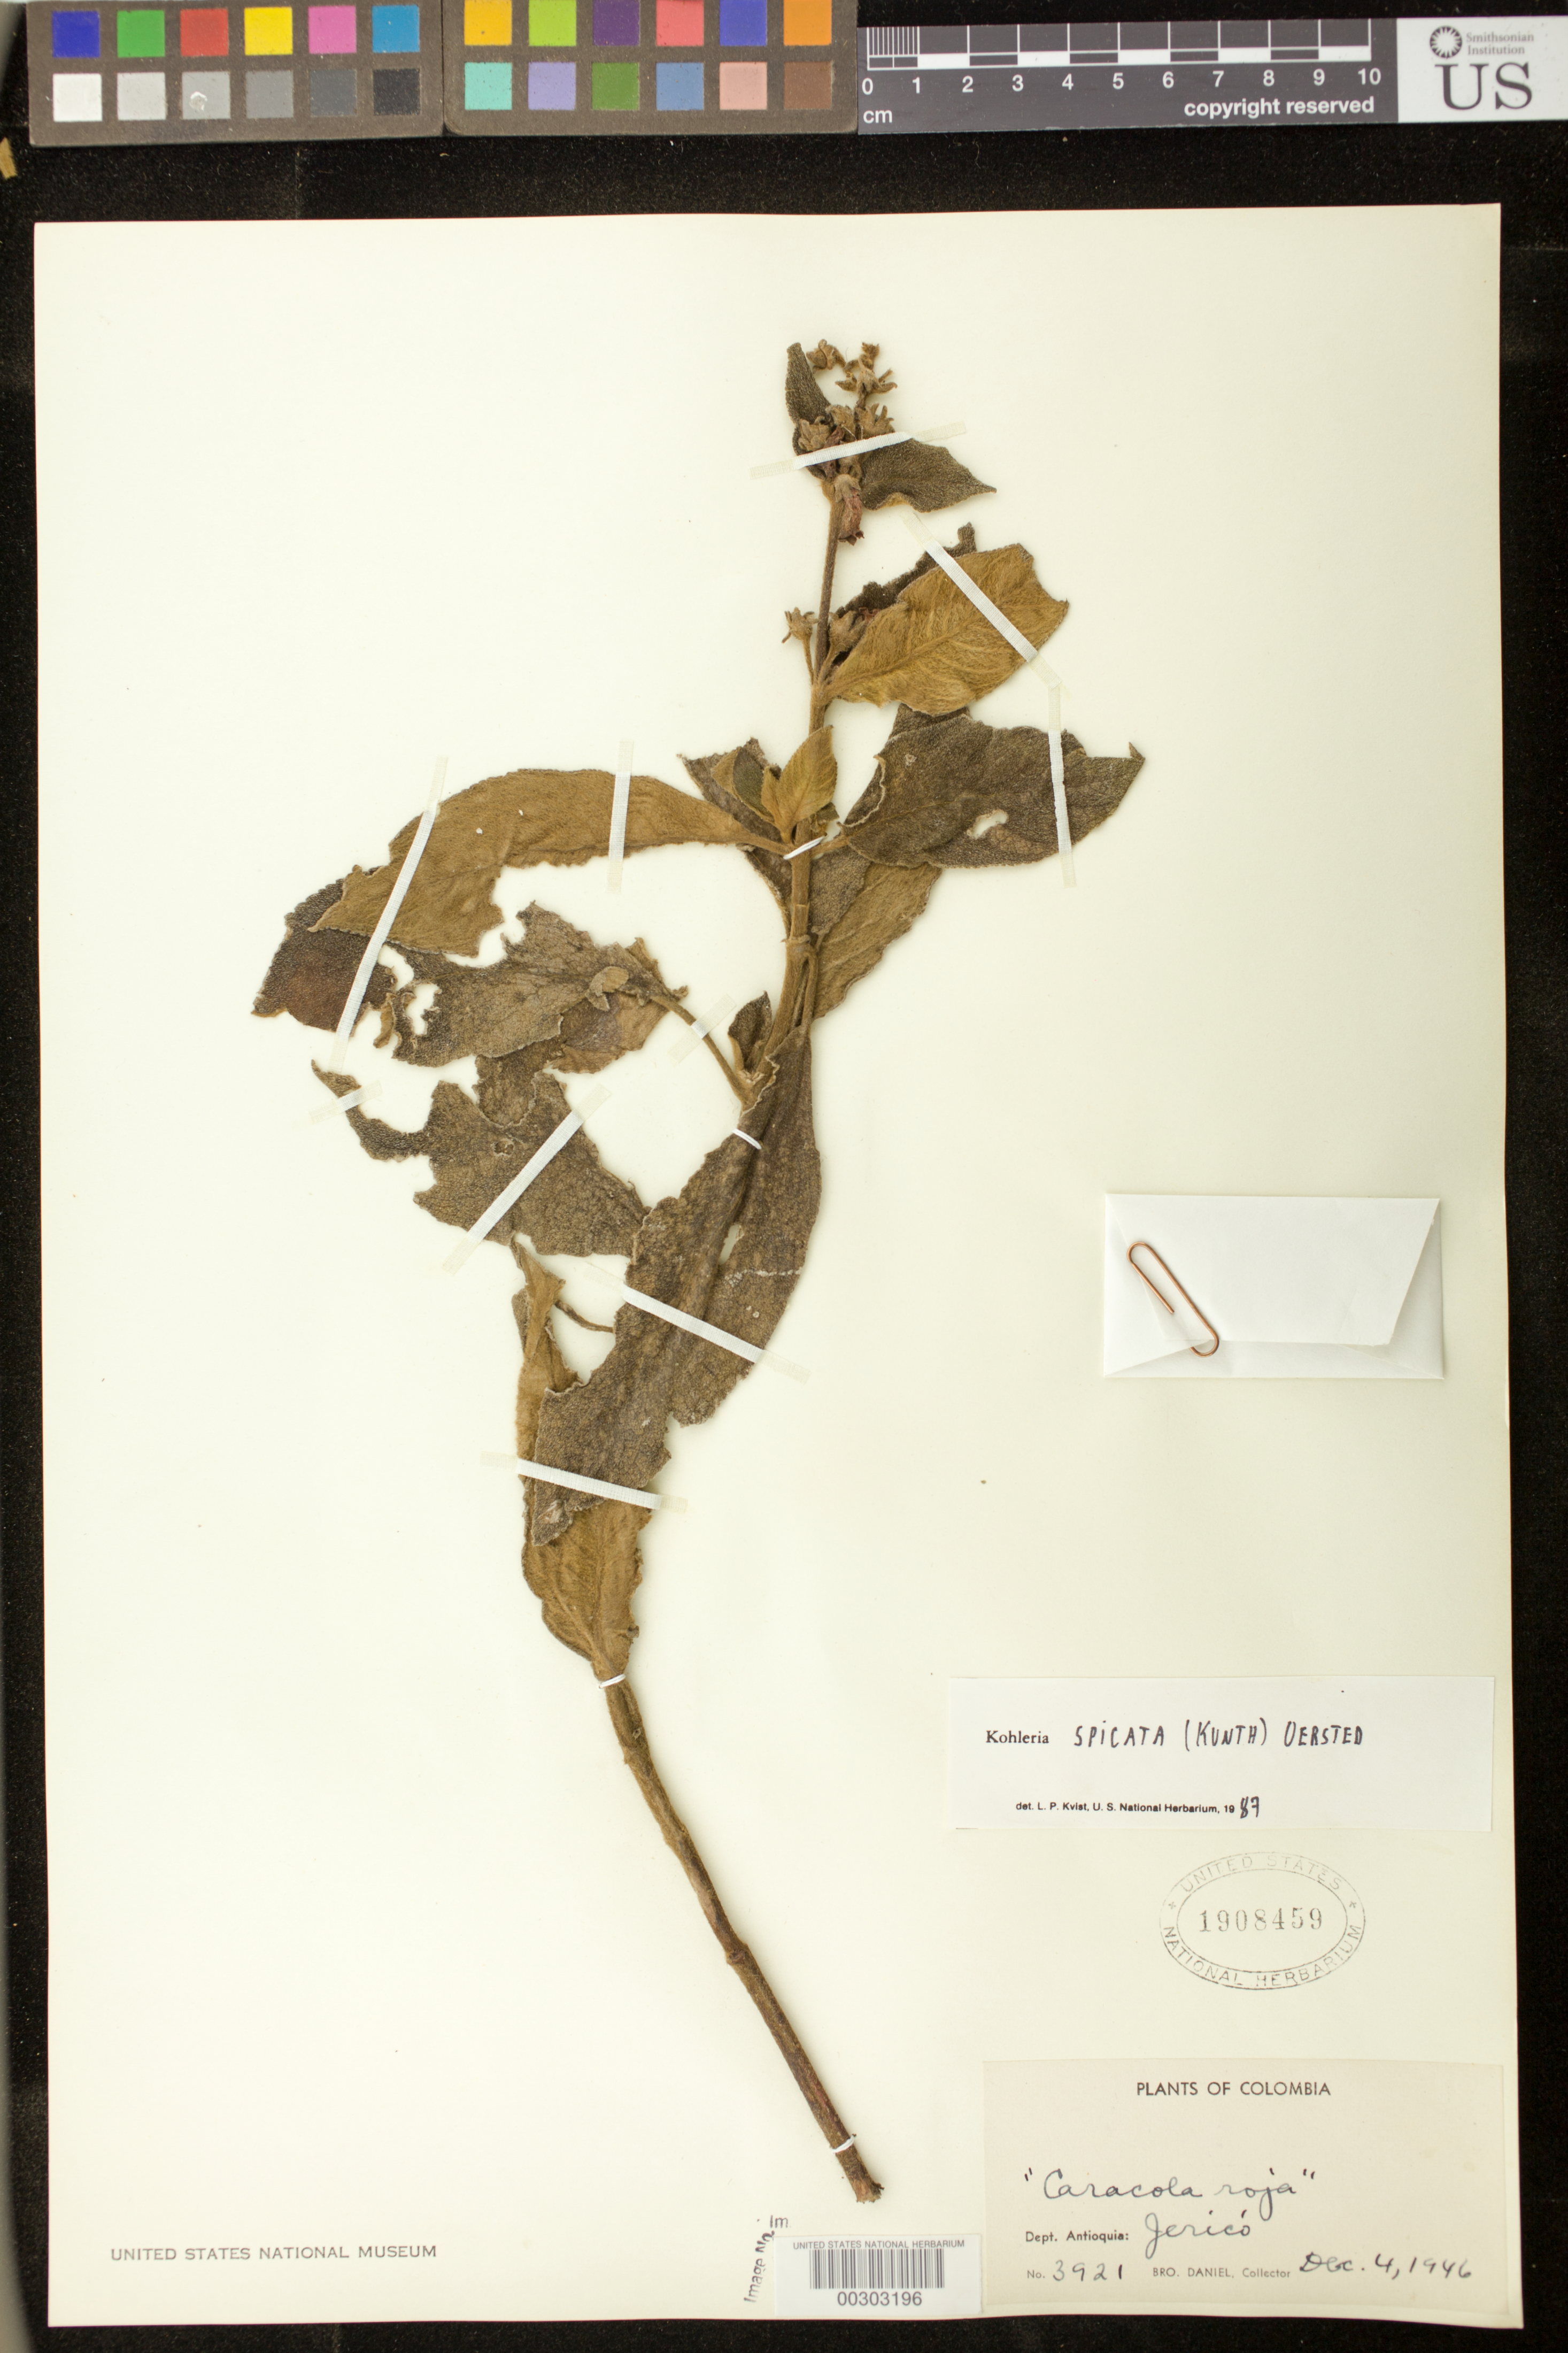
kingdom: Plantae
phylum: Tracheophyta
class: Magnoliopsida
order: Lamiales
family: Gesneriaceae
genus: Kohleria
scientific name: Kohleria spicata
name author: (Kunth) Oerst.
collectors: Bro. Daniel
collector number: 3921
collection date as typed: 04 Dec 1946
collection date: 1946-12-04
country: Colombia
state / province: Antioquia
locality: Jerico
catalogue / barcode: US 1908459